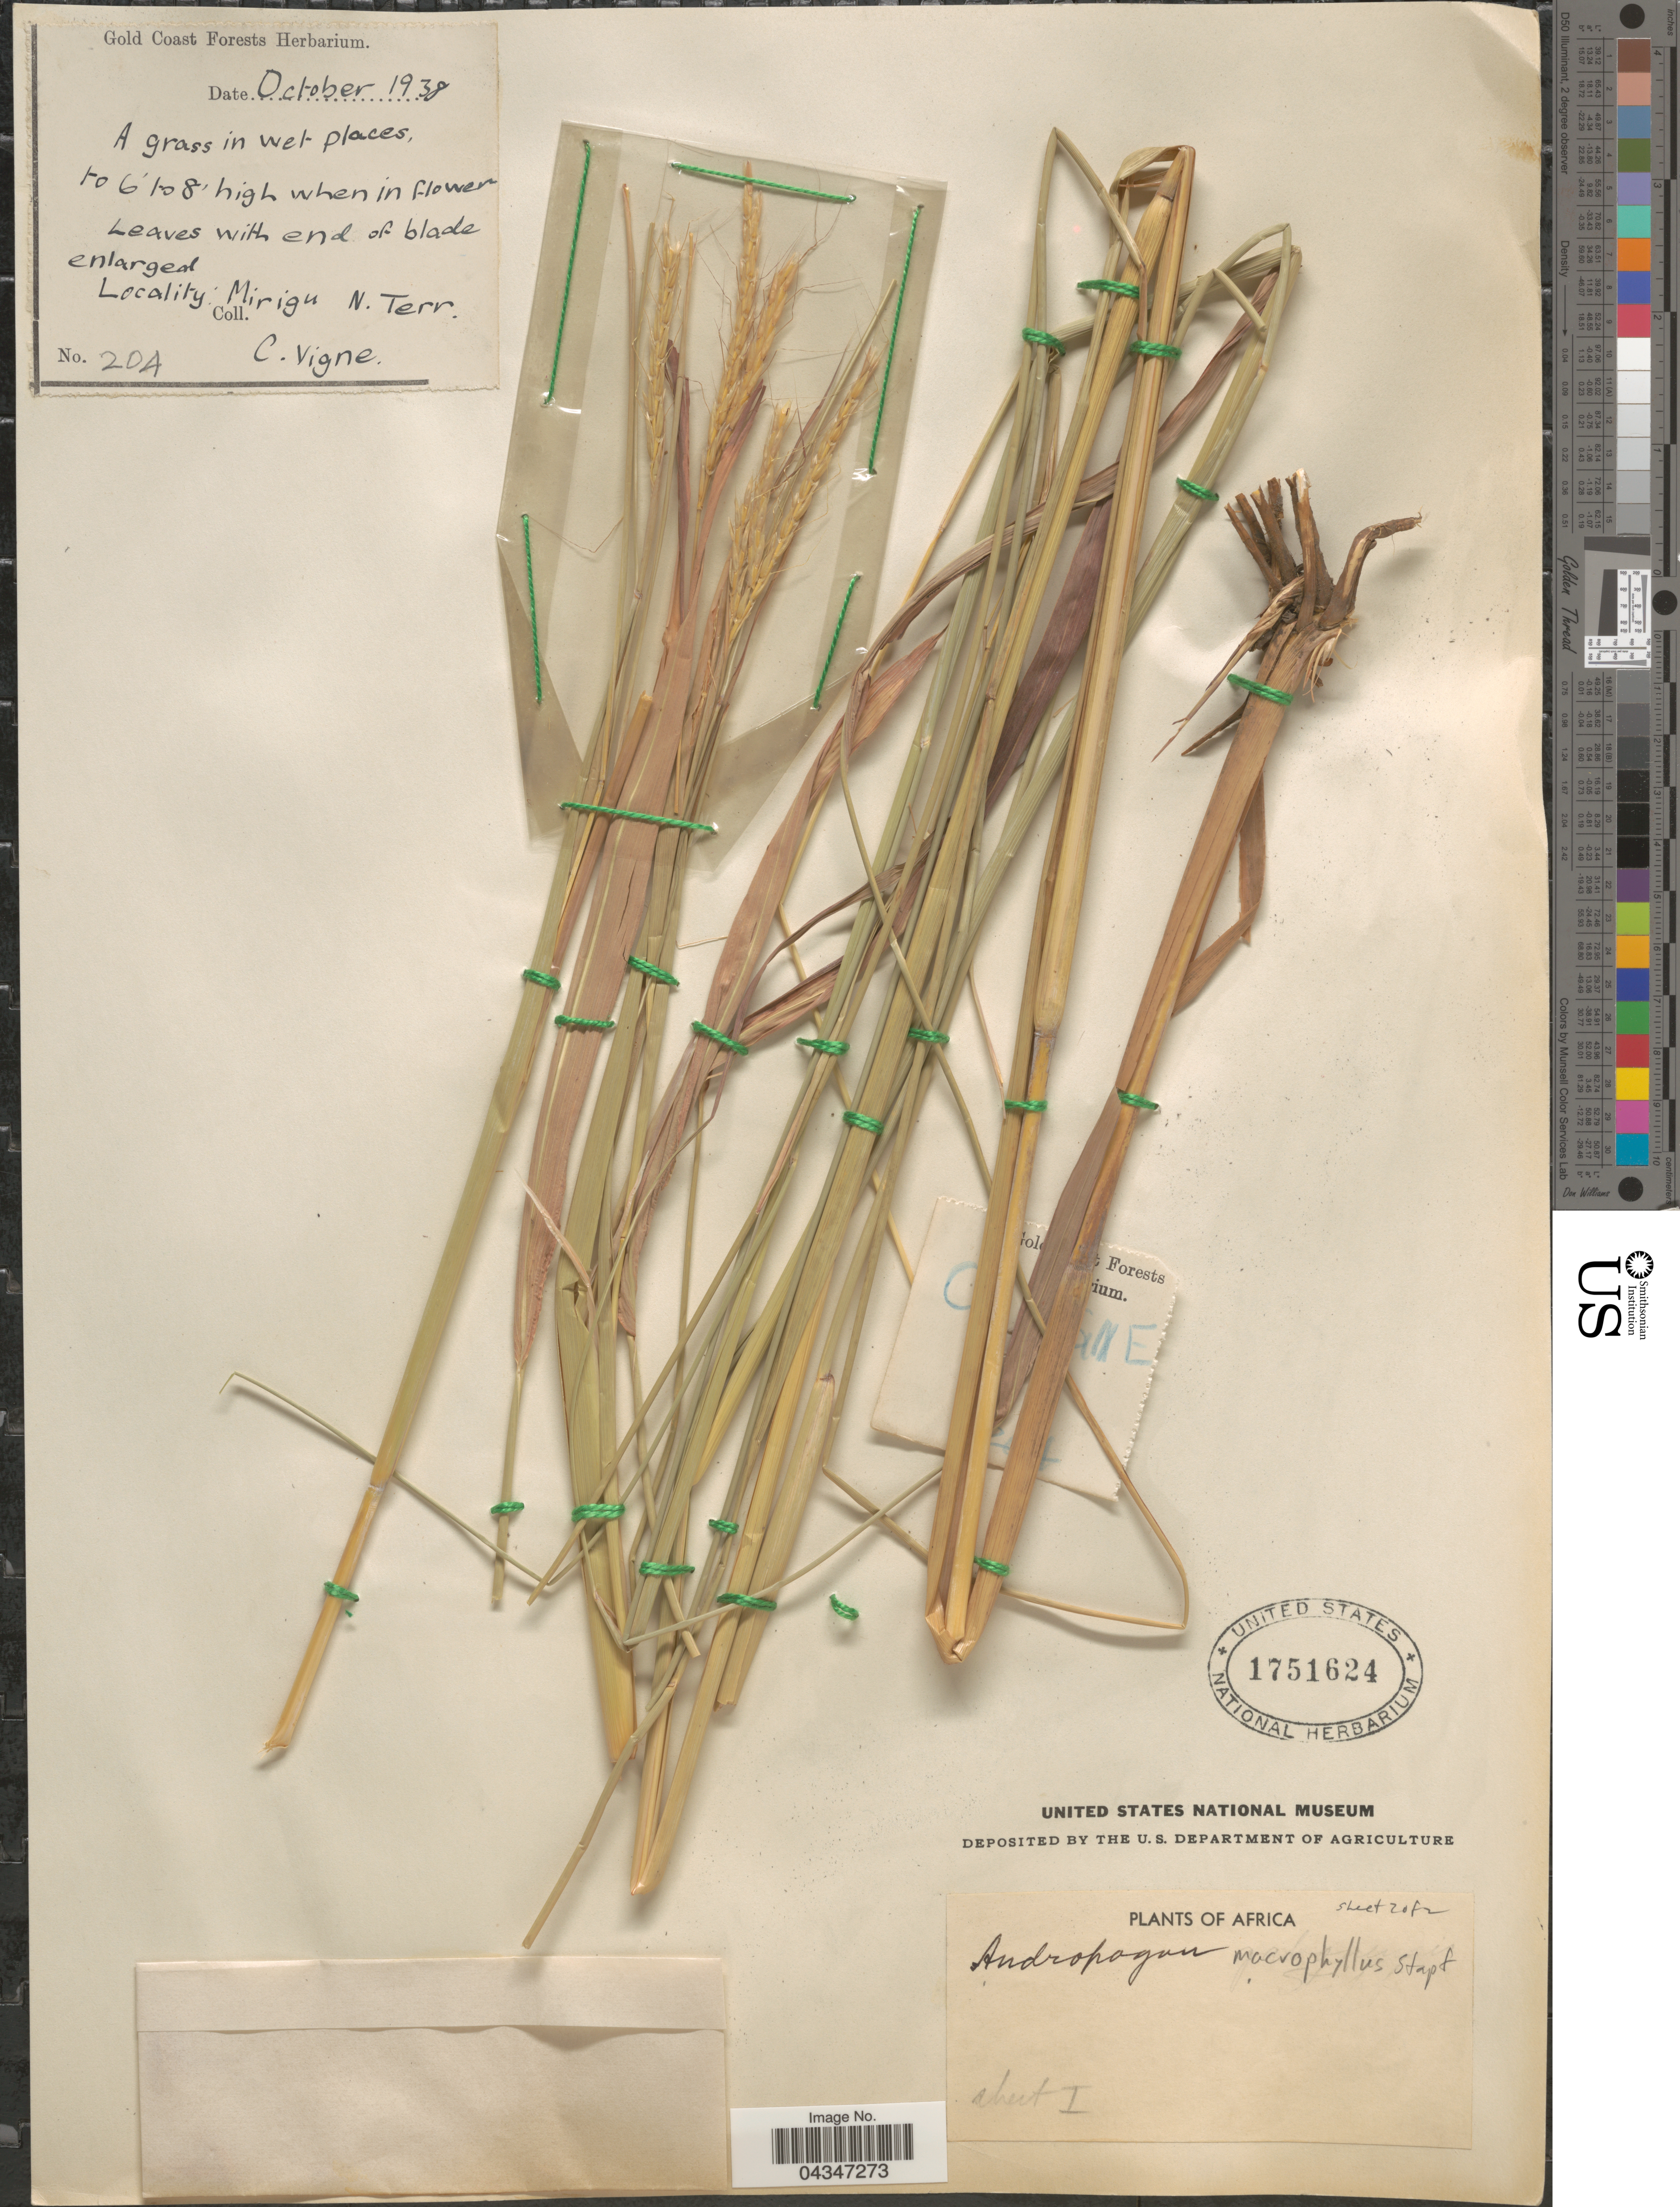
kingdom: Plantae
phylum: Tracheophyta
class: Liliopsida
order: Poales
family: Poaceae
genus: Andropogon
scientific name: Andropogon macrophyllus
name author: Stapf in Oliv.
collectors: C. Vigne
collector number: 204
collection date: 1938-10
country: Ghana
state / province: Northern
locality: Mirigu.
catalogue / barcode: US 1751624